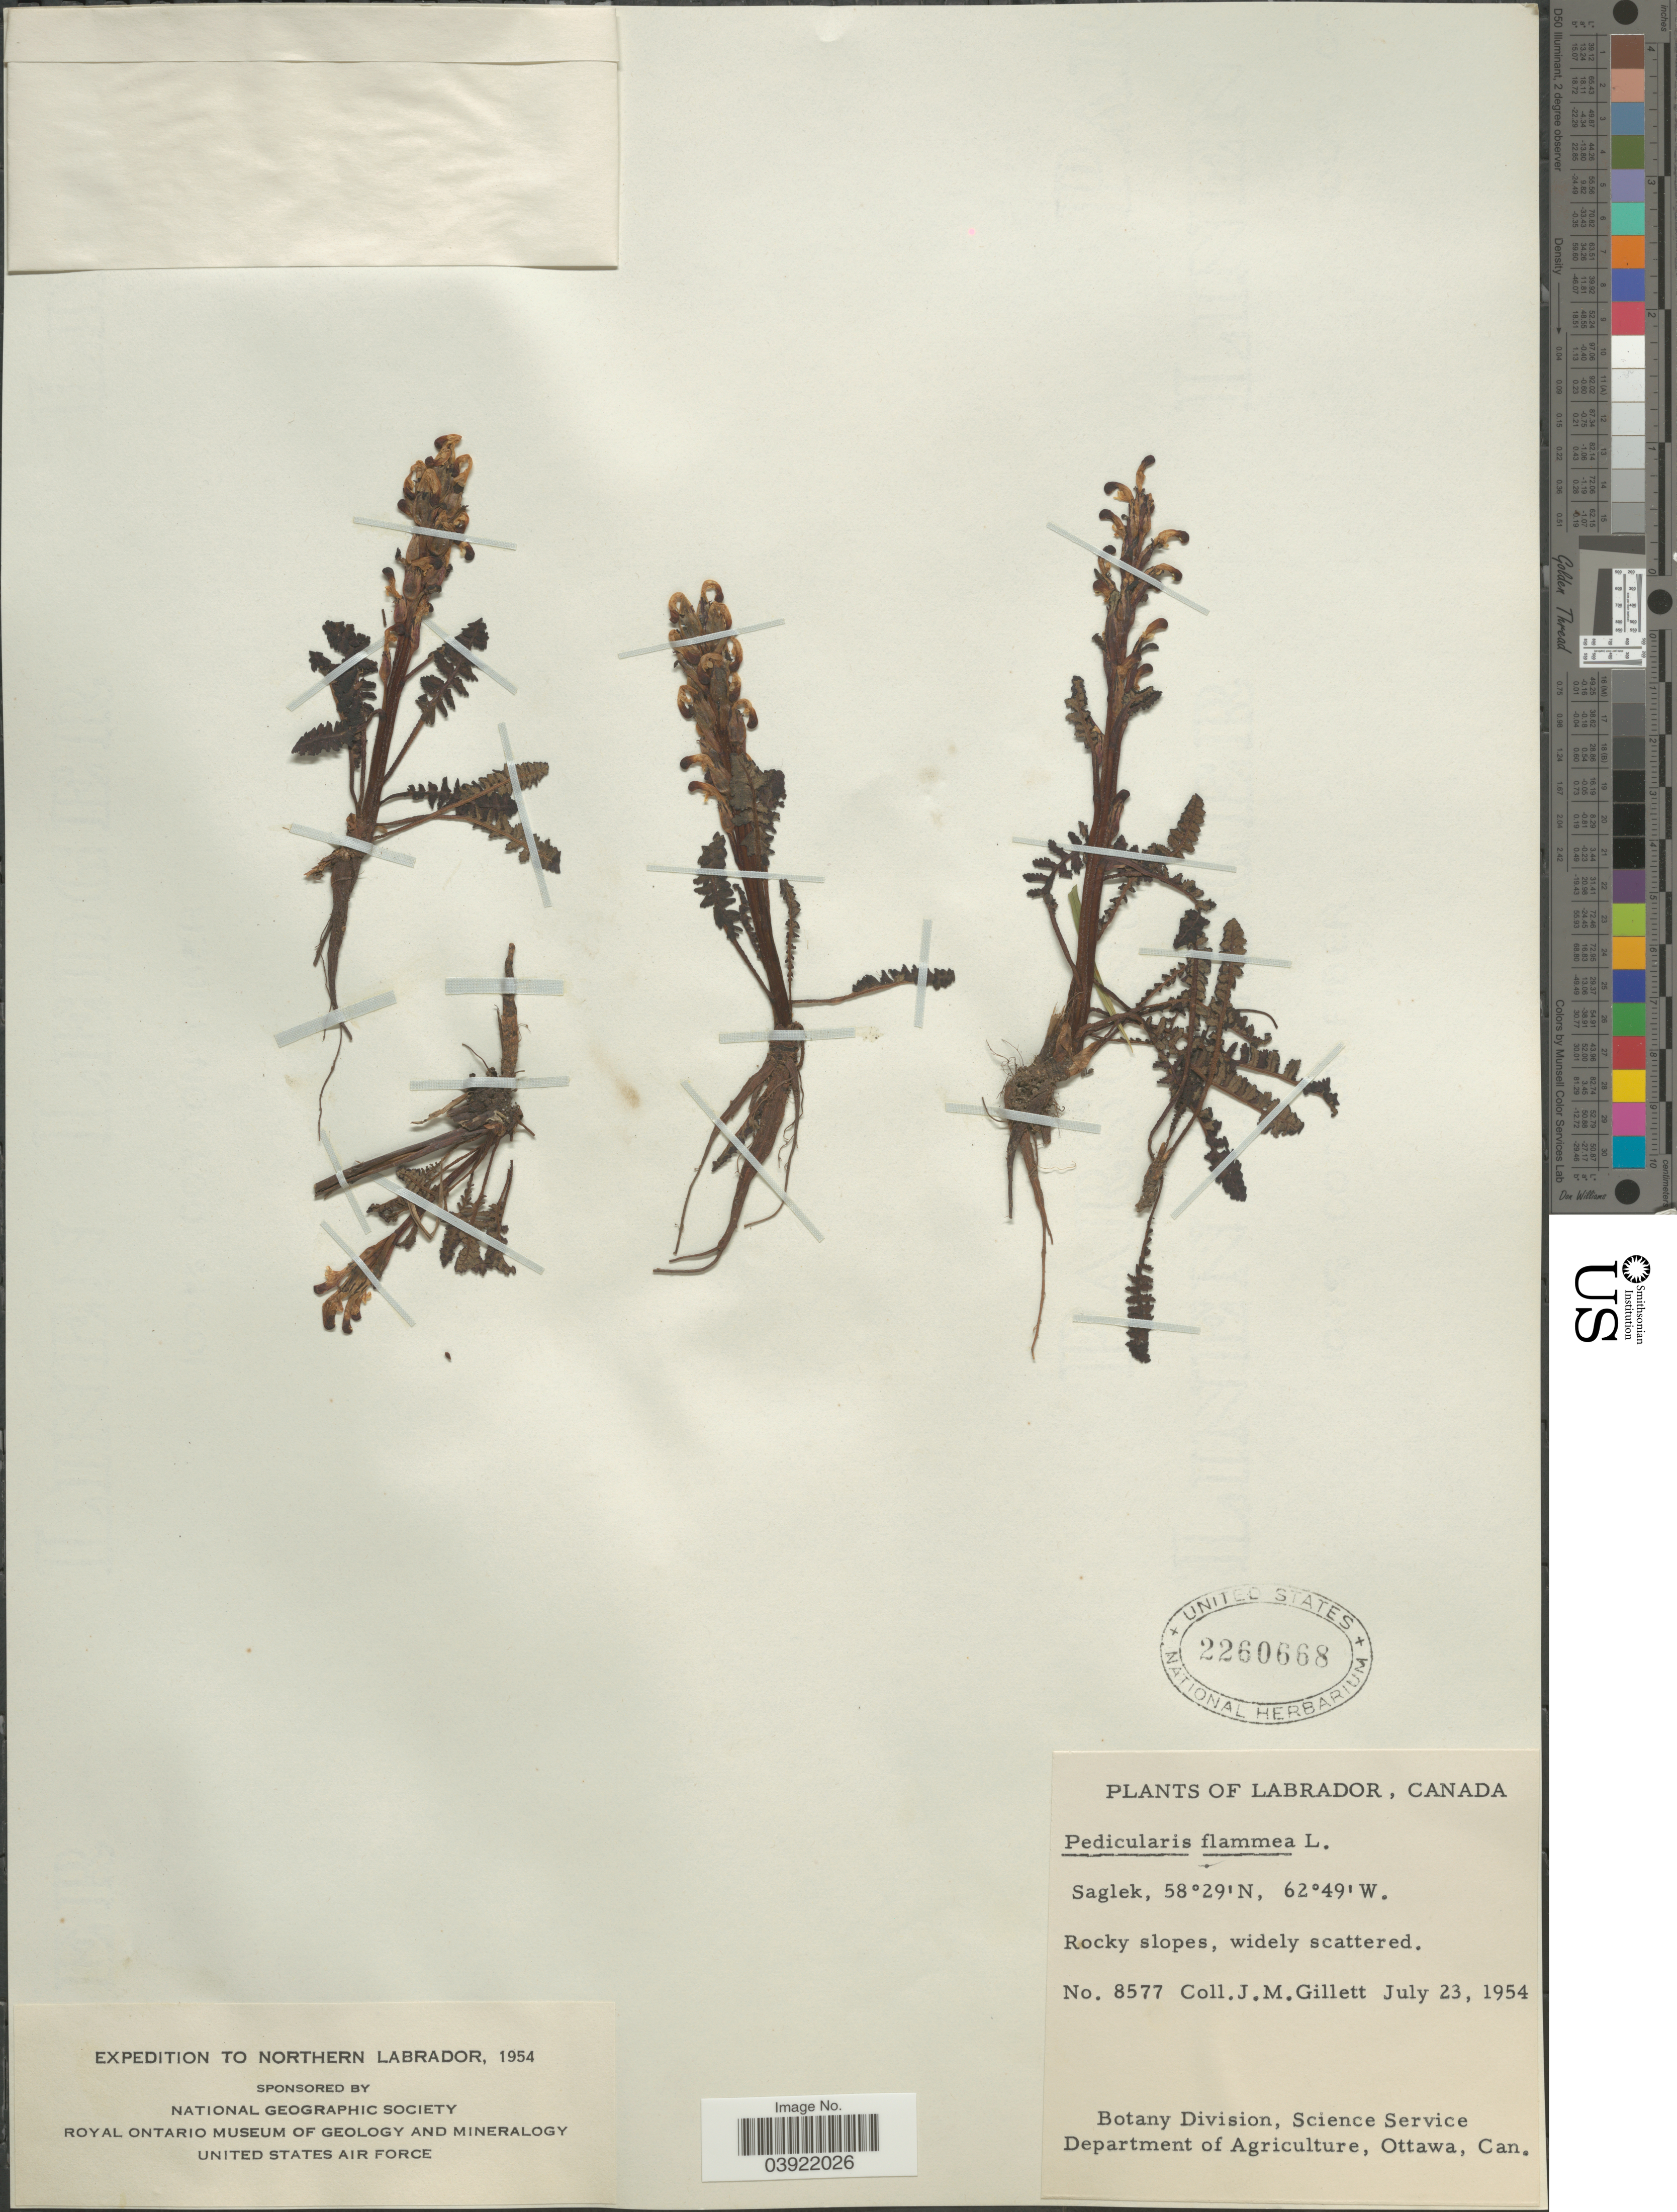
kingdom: Plantae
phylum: Tracheophyta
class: Magnoliopsida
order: Lamiales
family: Orobanchaceae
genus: Pedicularis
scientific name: Pedicularis flammea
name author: L.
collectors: J. M. Gillett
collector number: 8577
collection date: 1954-07-23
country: Canada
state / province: Newfoundland and Labrador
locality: Northern Labrador. Saglek.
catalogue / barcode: US 2260668